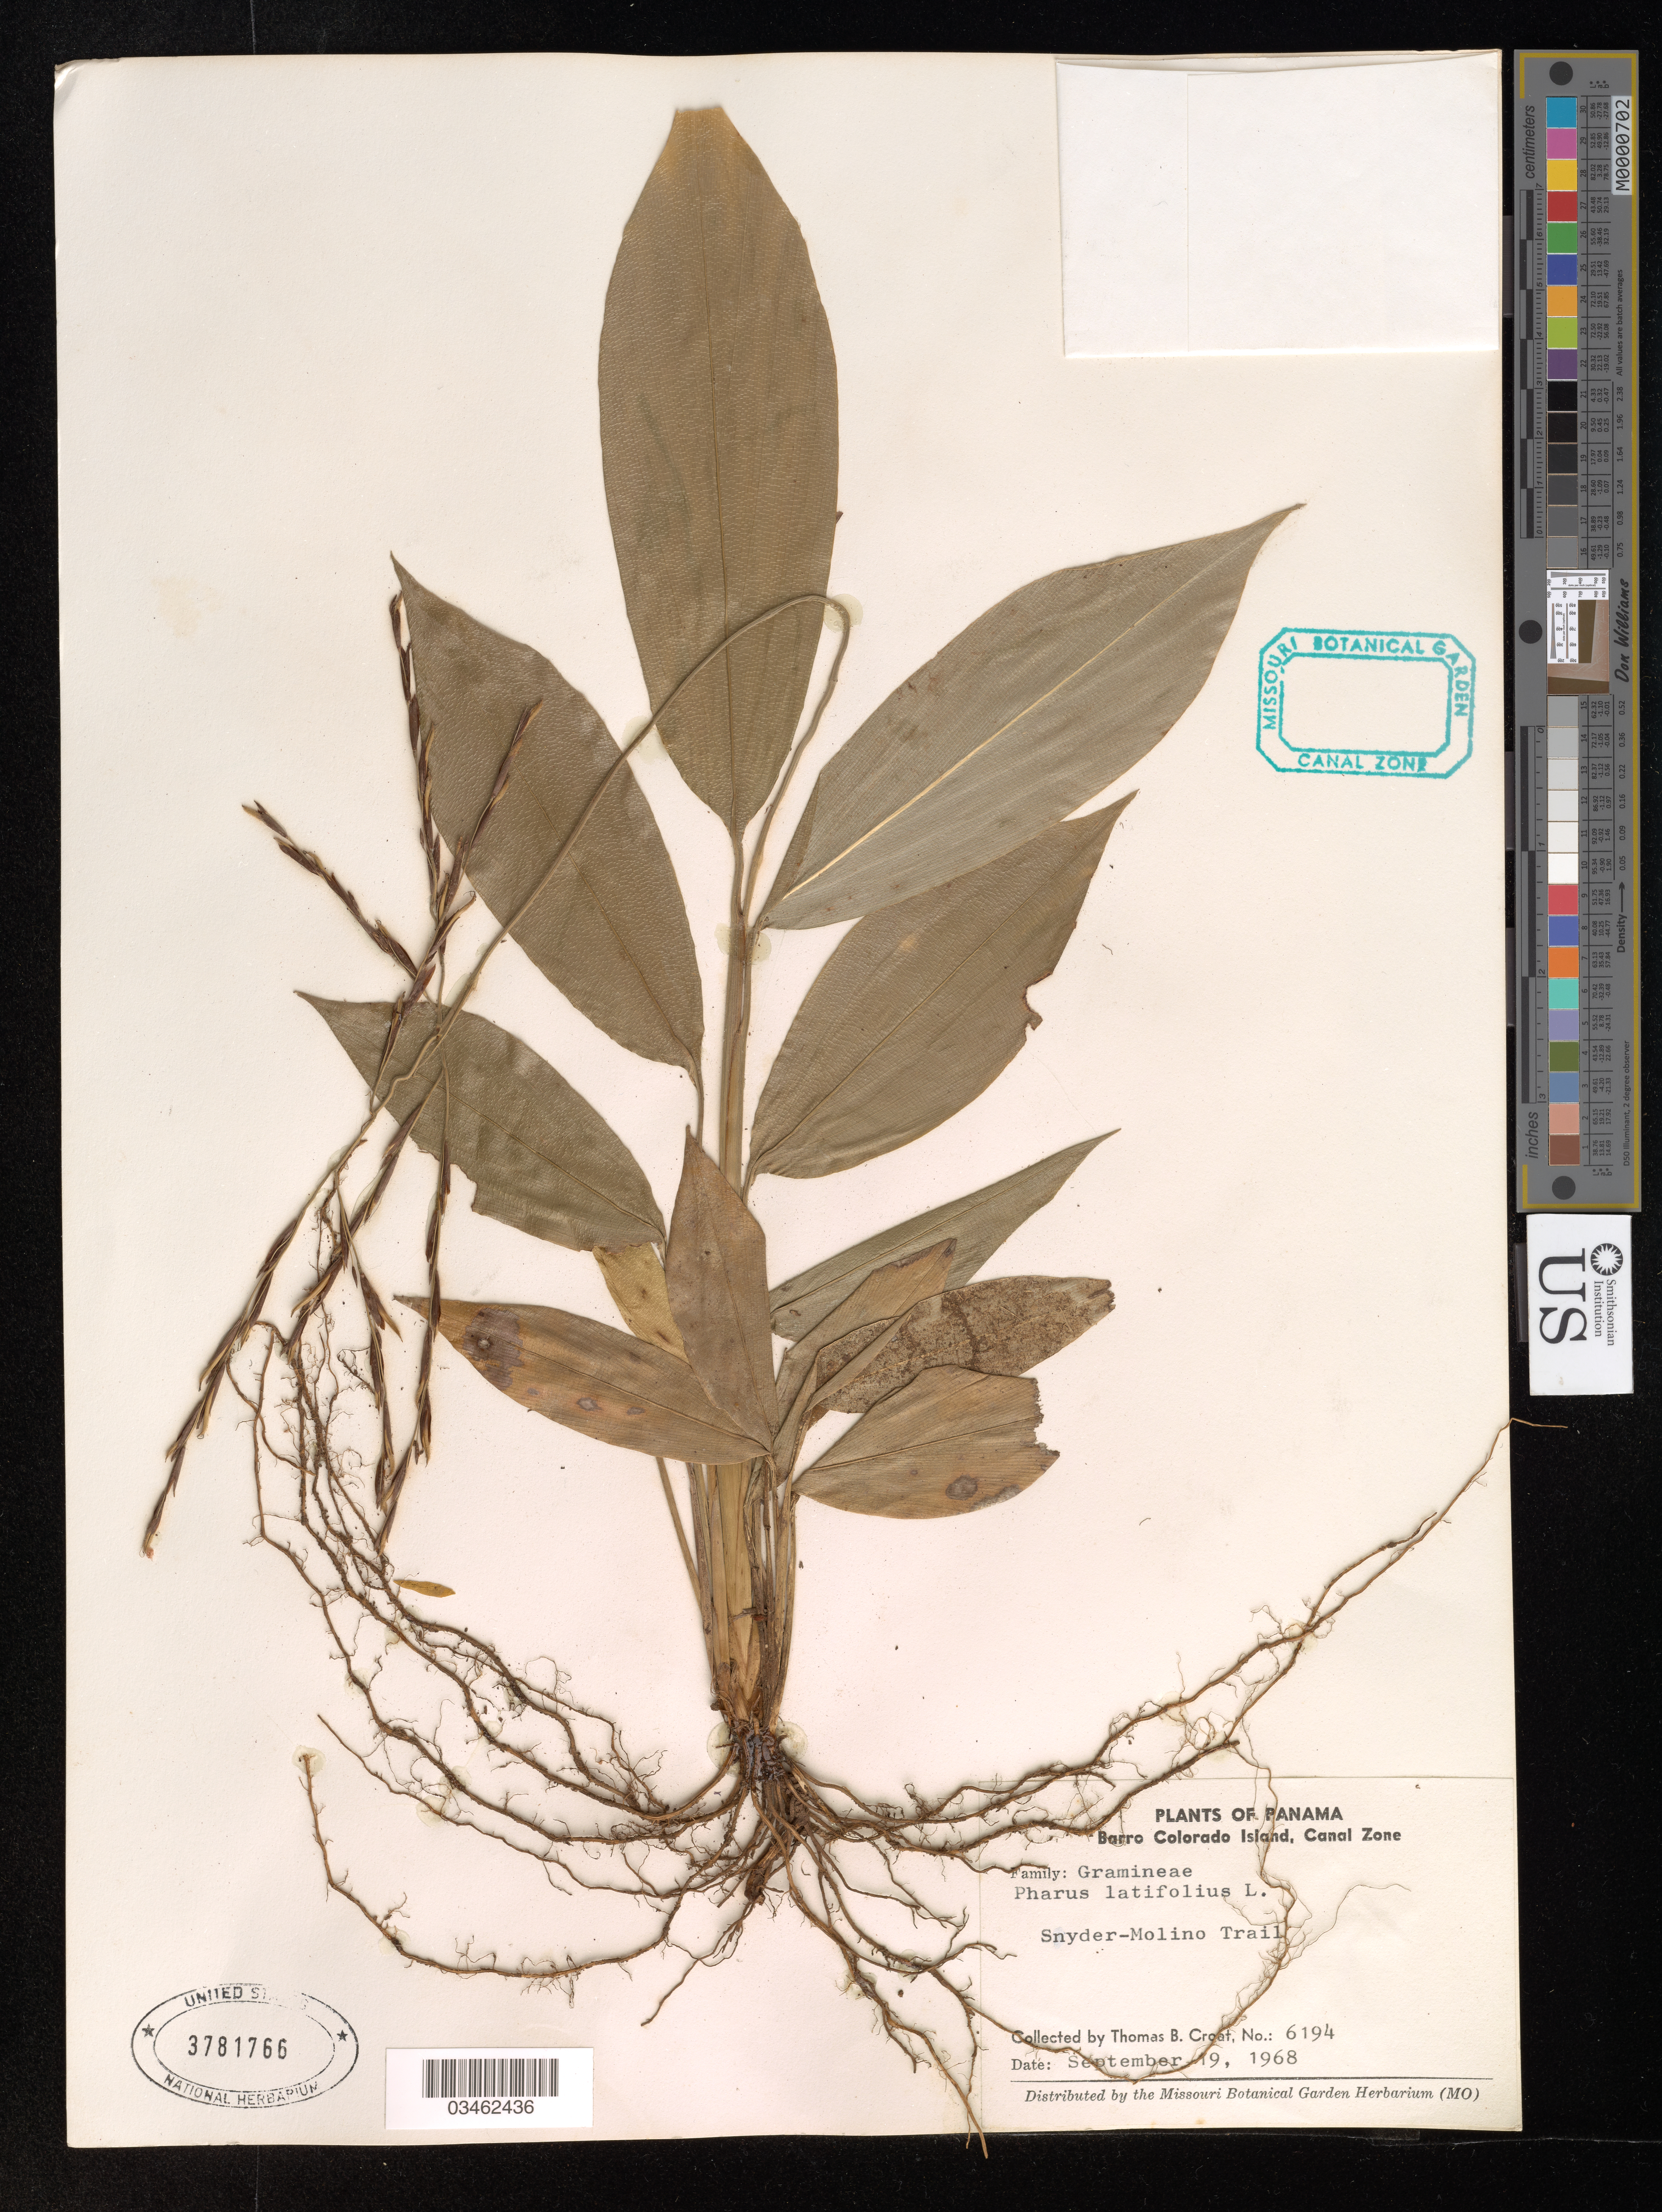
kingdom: Plantae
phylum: Tracheophyta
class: Liliopsida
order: Poales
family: Poaceae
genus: Pharus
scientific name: Pharus latifolius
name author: L.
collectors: T. B. Croat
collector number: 6194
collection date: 1968-09-19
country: Panama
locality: Barro Colorado Island, Canal Zone. Snyder-Molino Trail.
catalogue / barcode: US 3781766